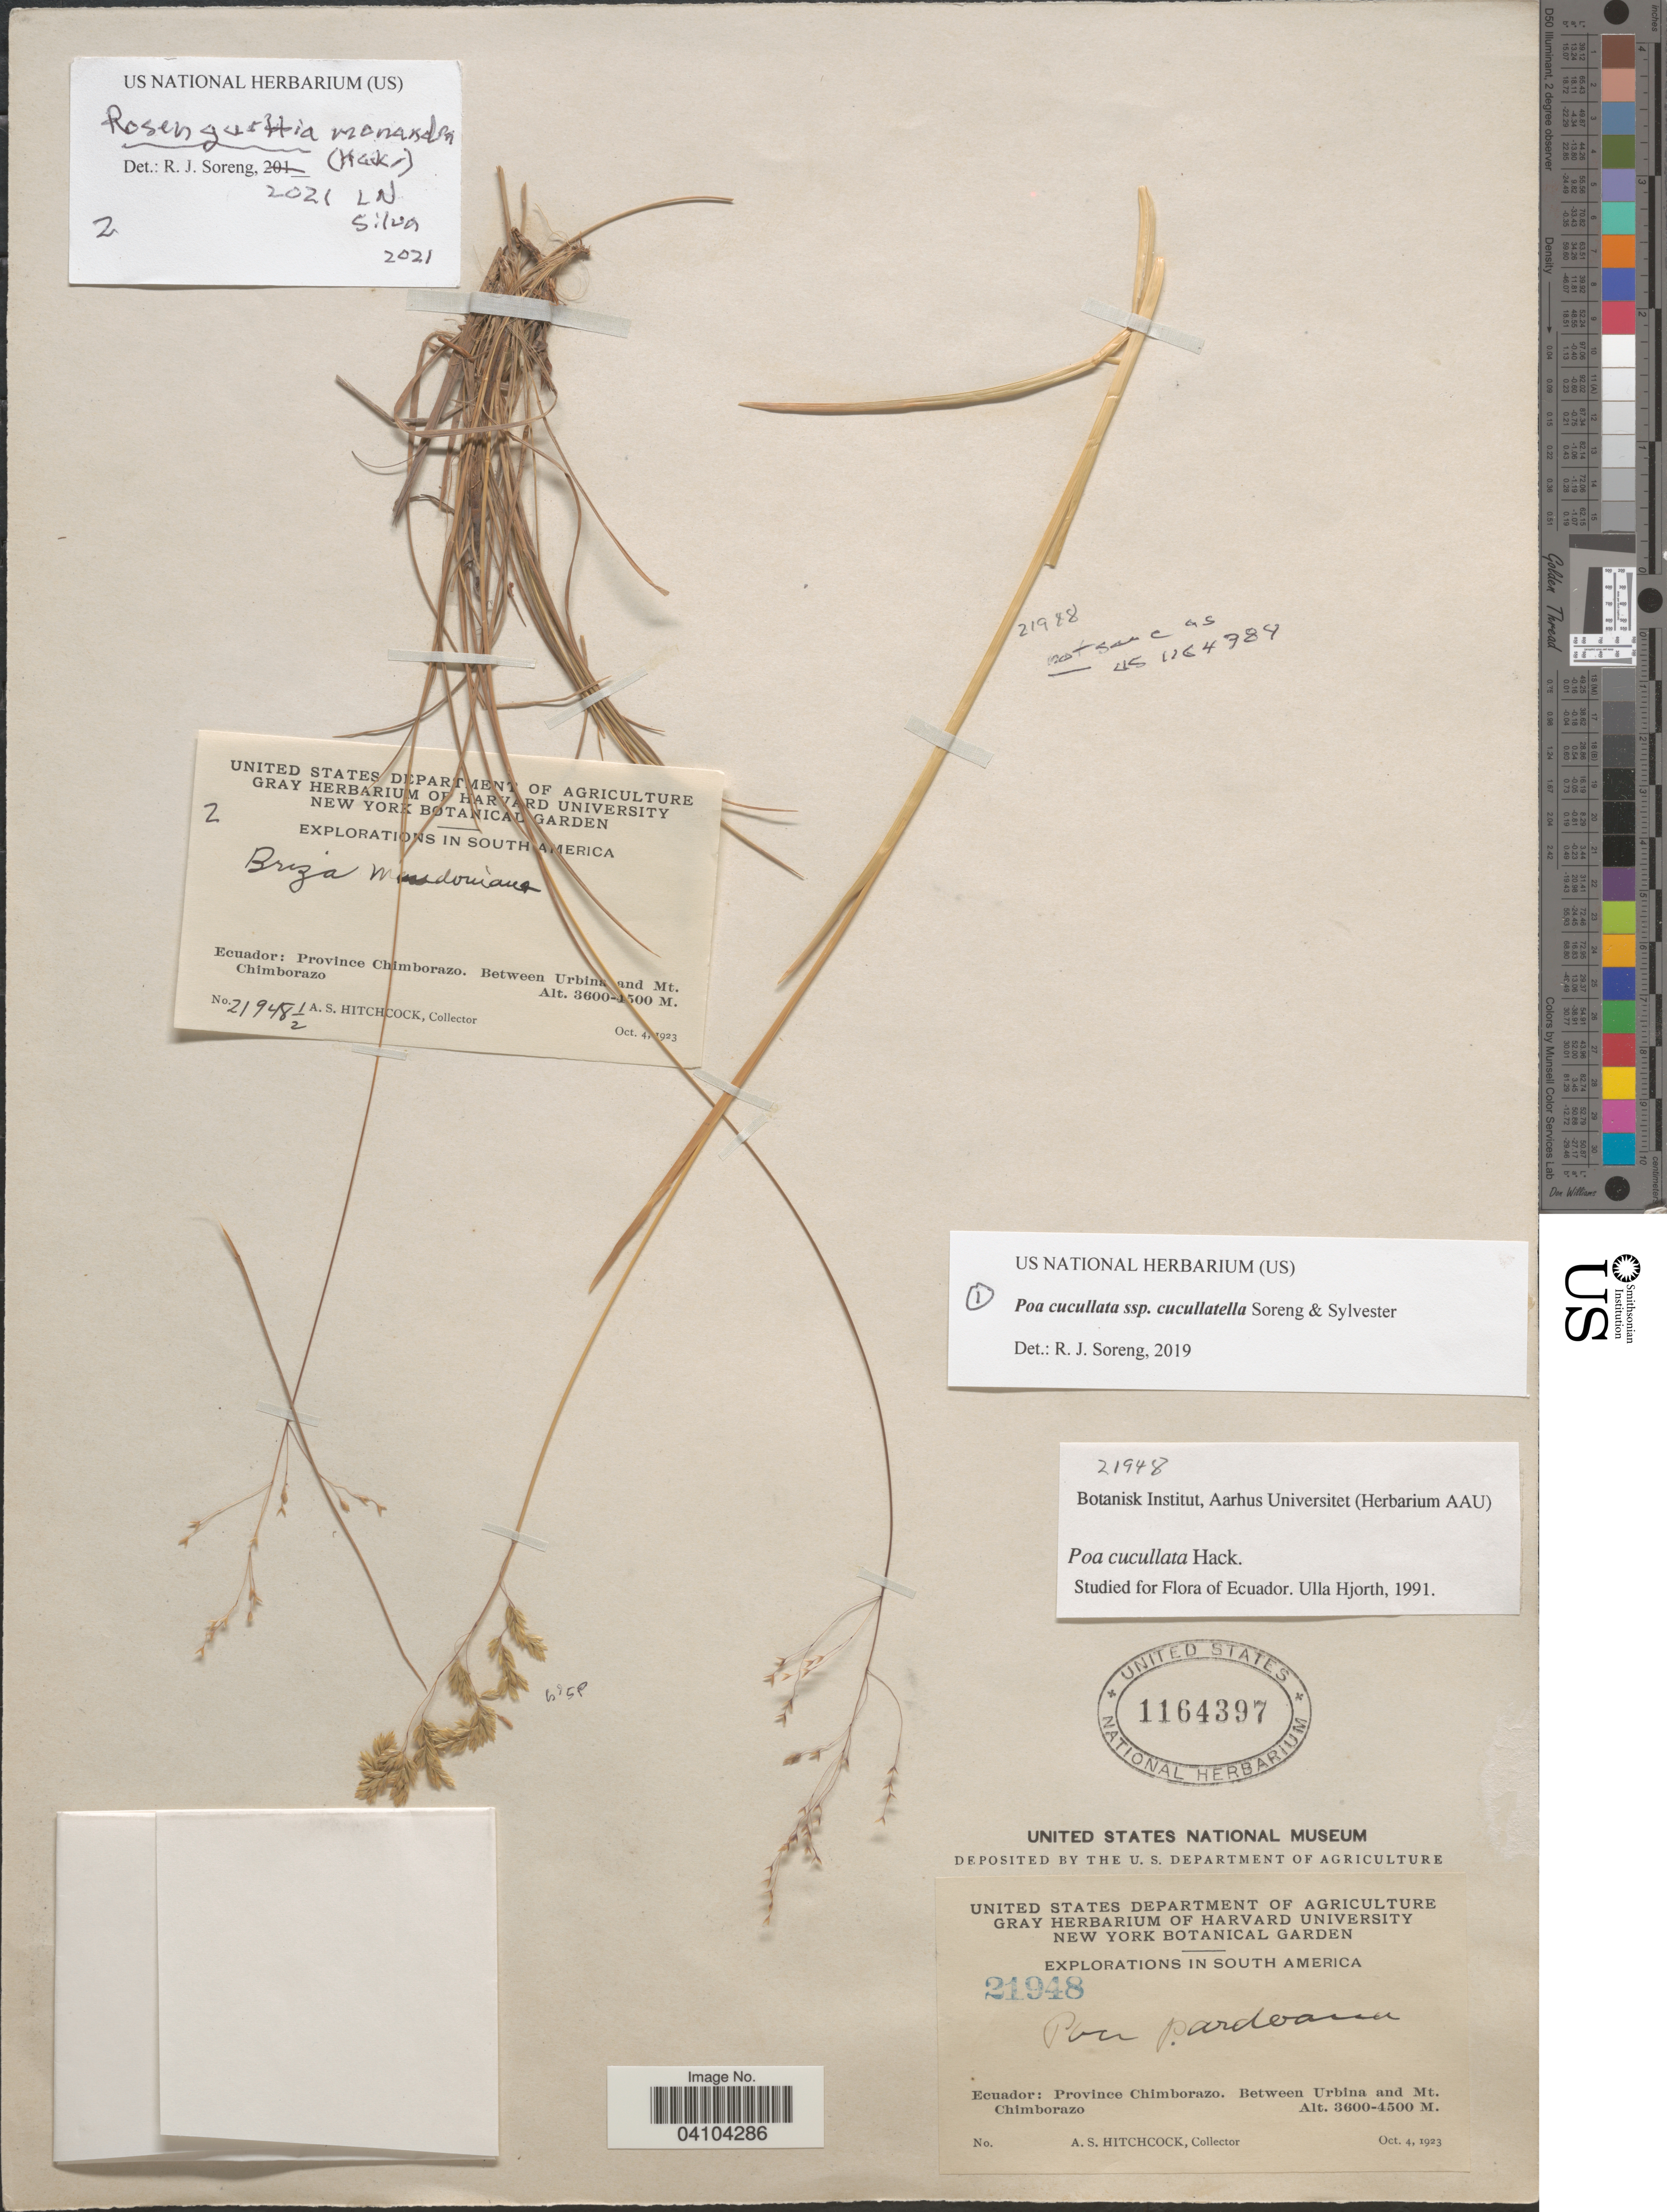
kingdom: Plantae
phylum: Tracheophyta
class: Liliopsida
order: Poales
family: Poaceae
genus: Poa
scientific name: Poa cucullata subsp. cucullatella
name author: Soreng & Sylvester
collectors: A. S. Hitchcock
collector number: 21948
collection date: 1923-10-04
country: Ecuador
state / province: Chimborazo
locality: Explorations in South America. Between Urbina and Mt. Chimborazo.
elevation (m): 3600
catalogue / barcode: US 1164397